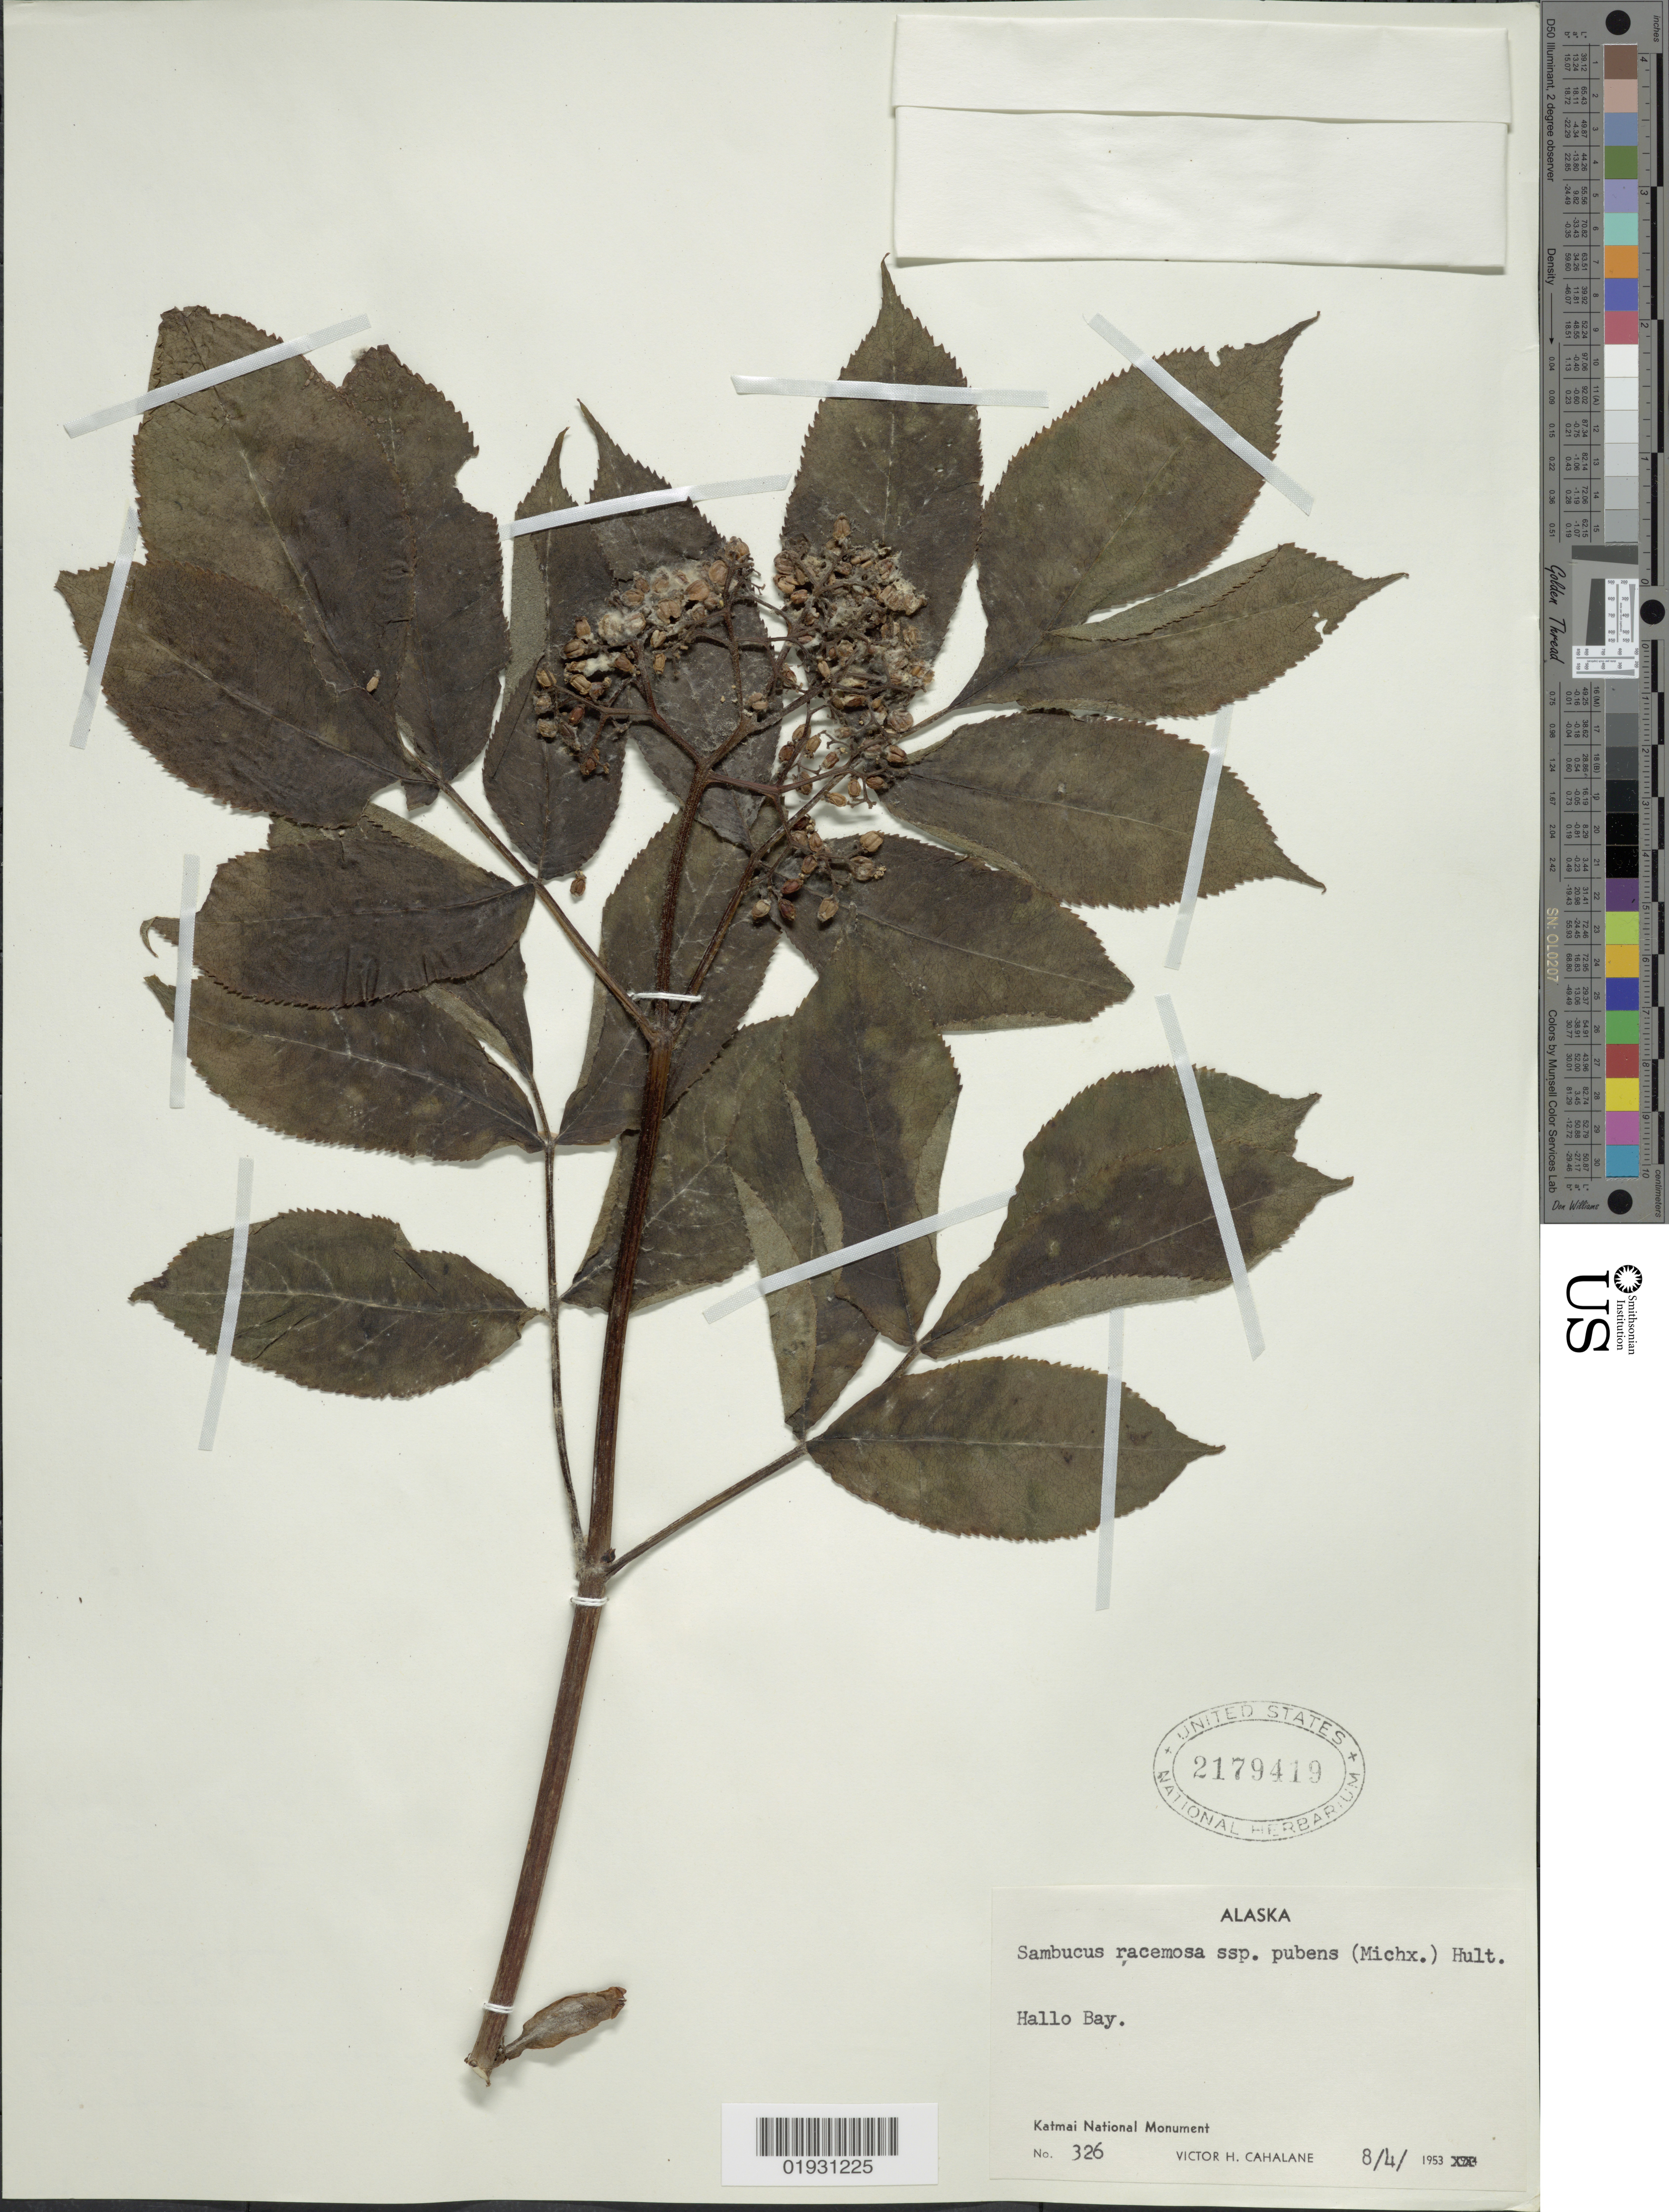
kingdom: Plantae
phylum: Tracheophyta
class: Magnoliopsida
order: Dipsacales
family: Viburnaceae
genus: Sambucus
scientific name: Sambucus pubens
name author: Michx.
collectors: V. Cahalane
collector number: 326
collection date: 1953-08-04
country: United States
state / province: Alaska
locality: Hallo Bay, Katmai National Monument.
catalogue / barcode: US 2179419